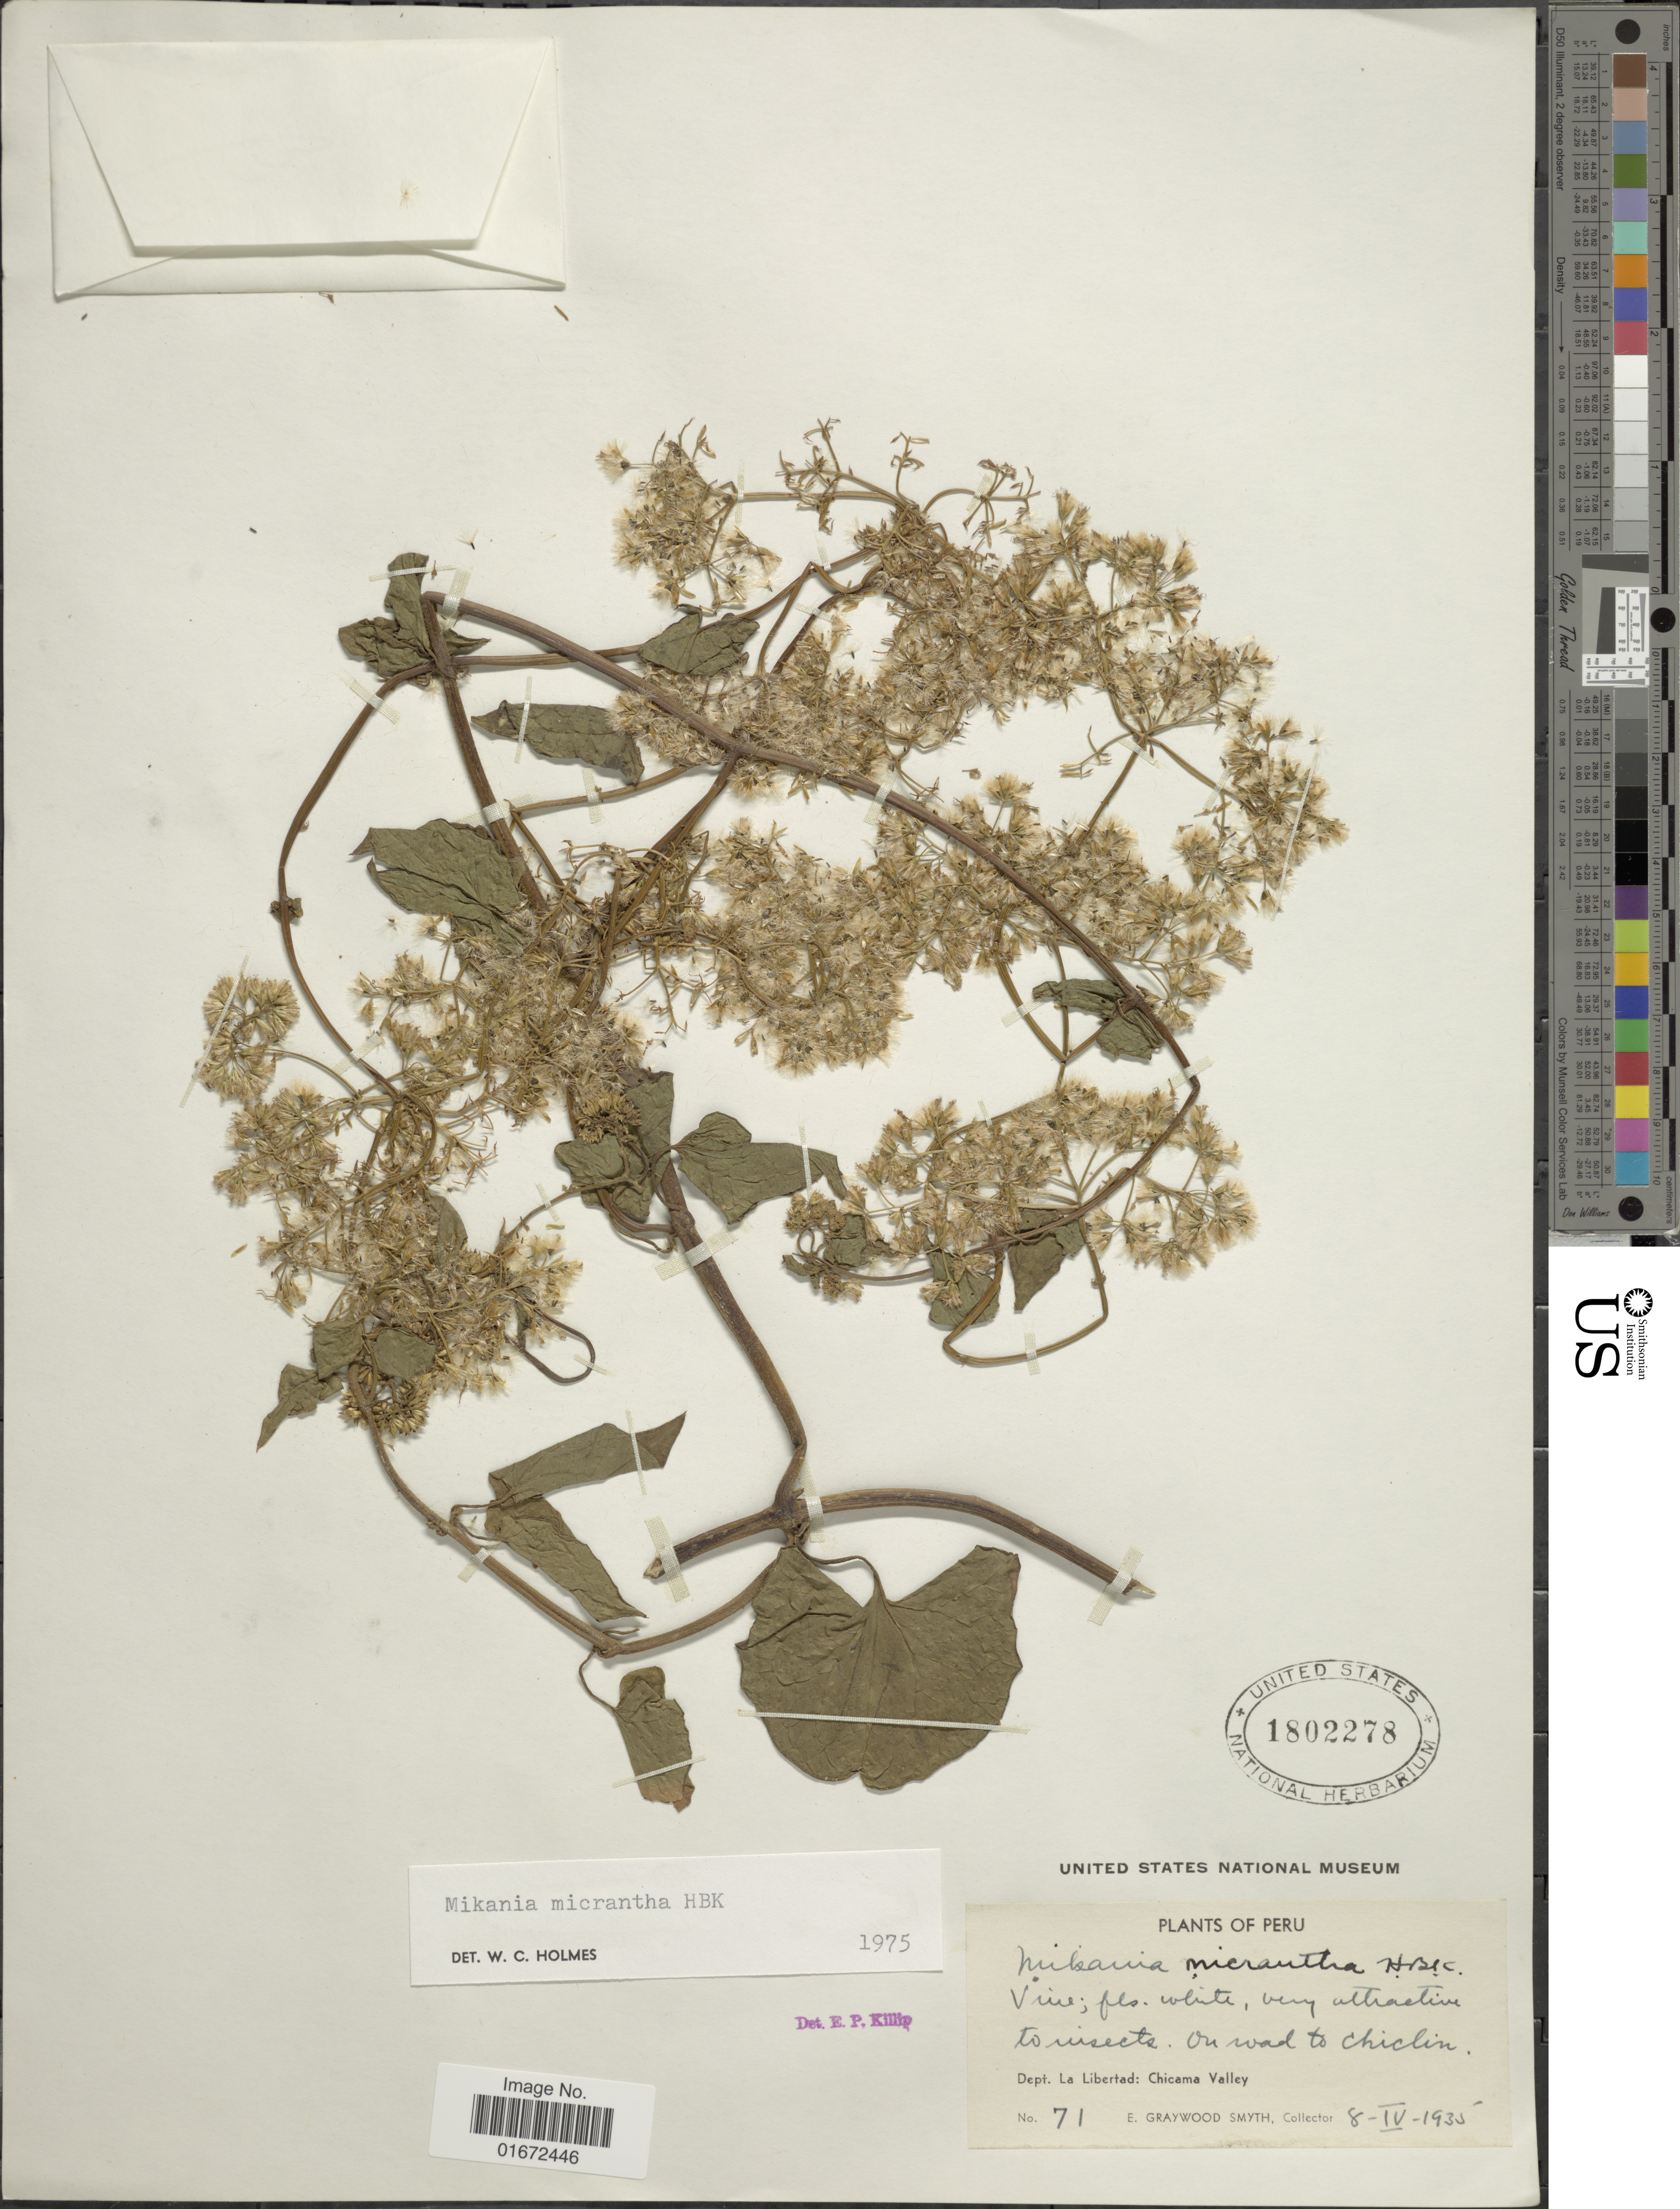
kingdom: Plantae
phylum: Tracheophyta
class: Magnoliopsida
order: Asterales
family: Asteraceae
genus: Mikania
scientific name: Mikania micrantha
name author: Kunth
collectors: E. G. Smyth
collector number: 71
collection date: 1935-04-08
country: Peru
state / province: La Libertad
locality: Dept. La Libertad: Chicama Valley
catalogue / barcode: US 1802278